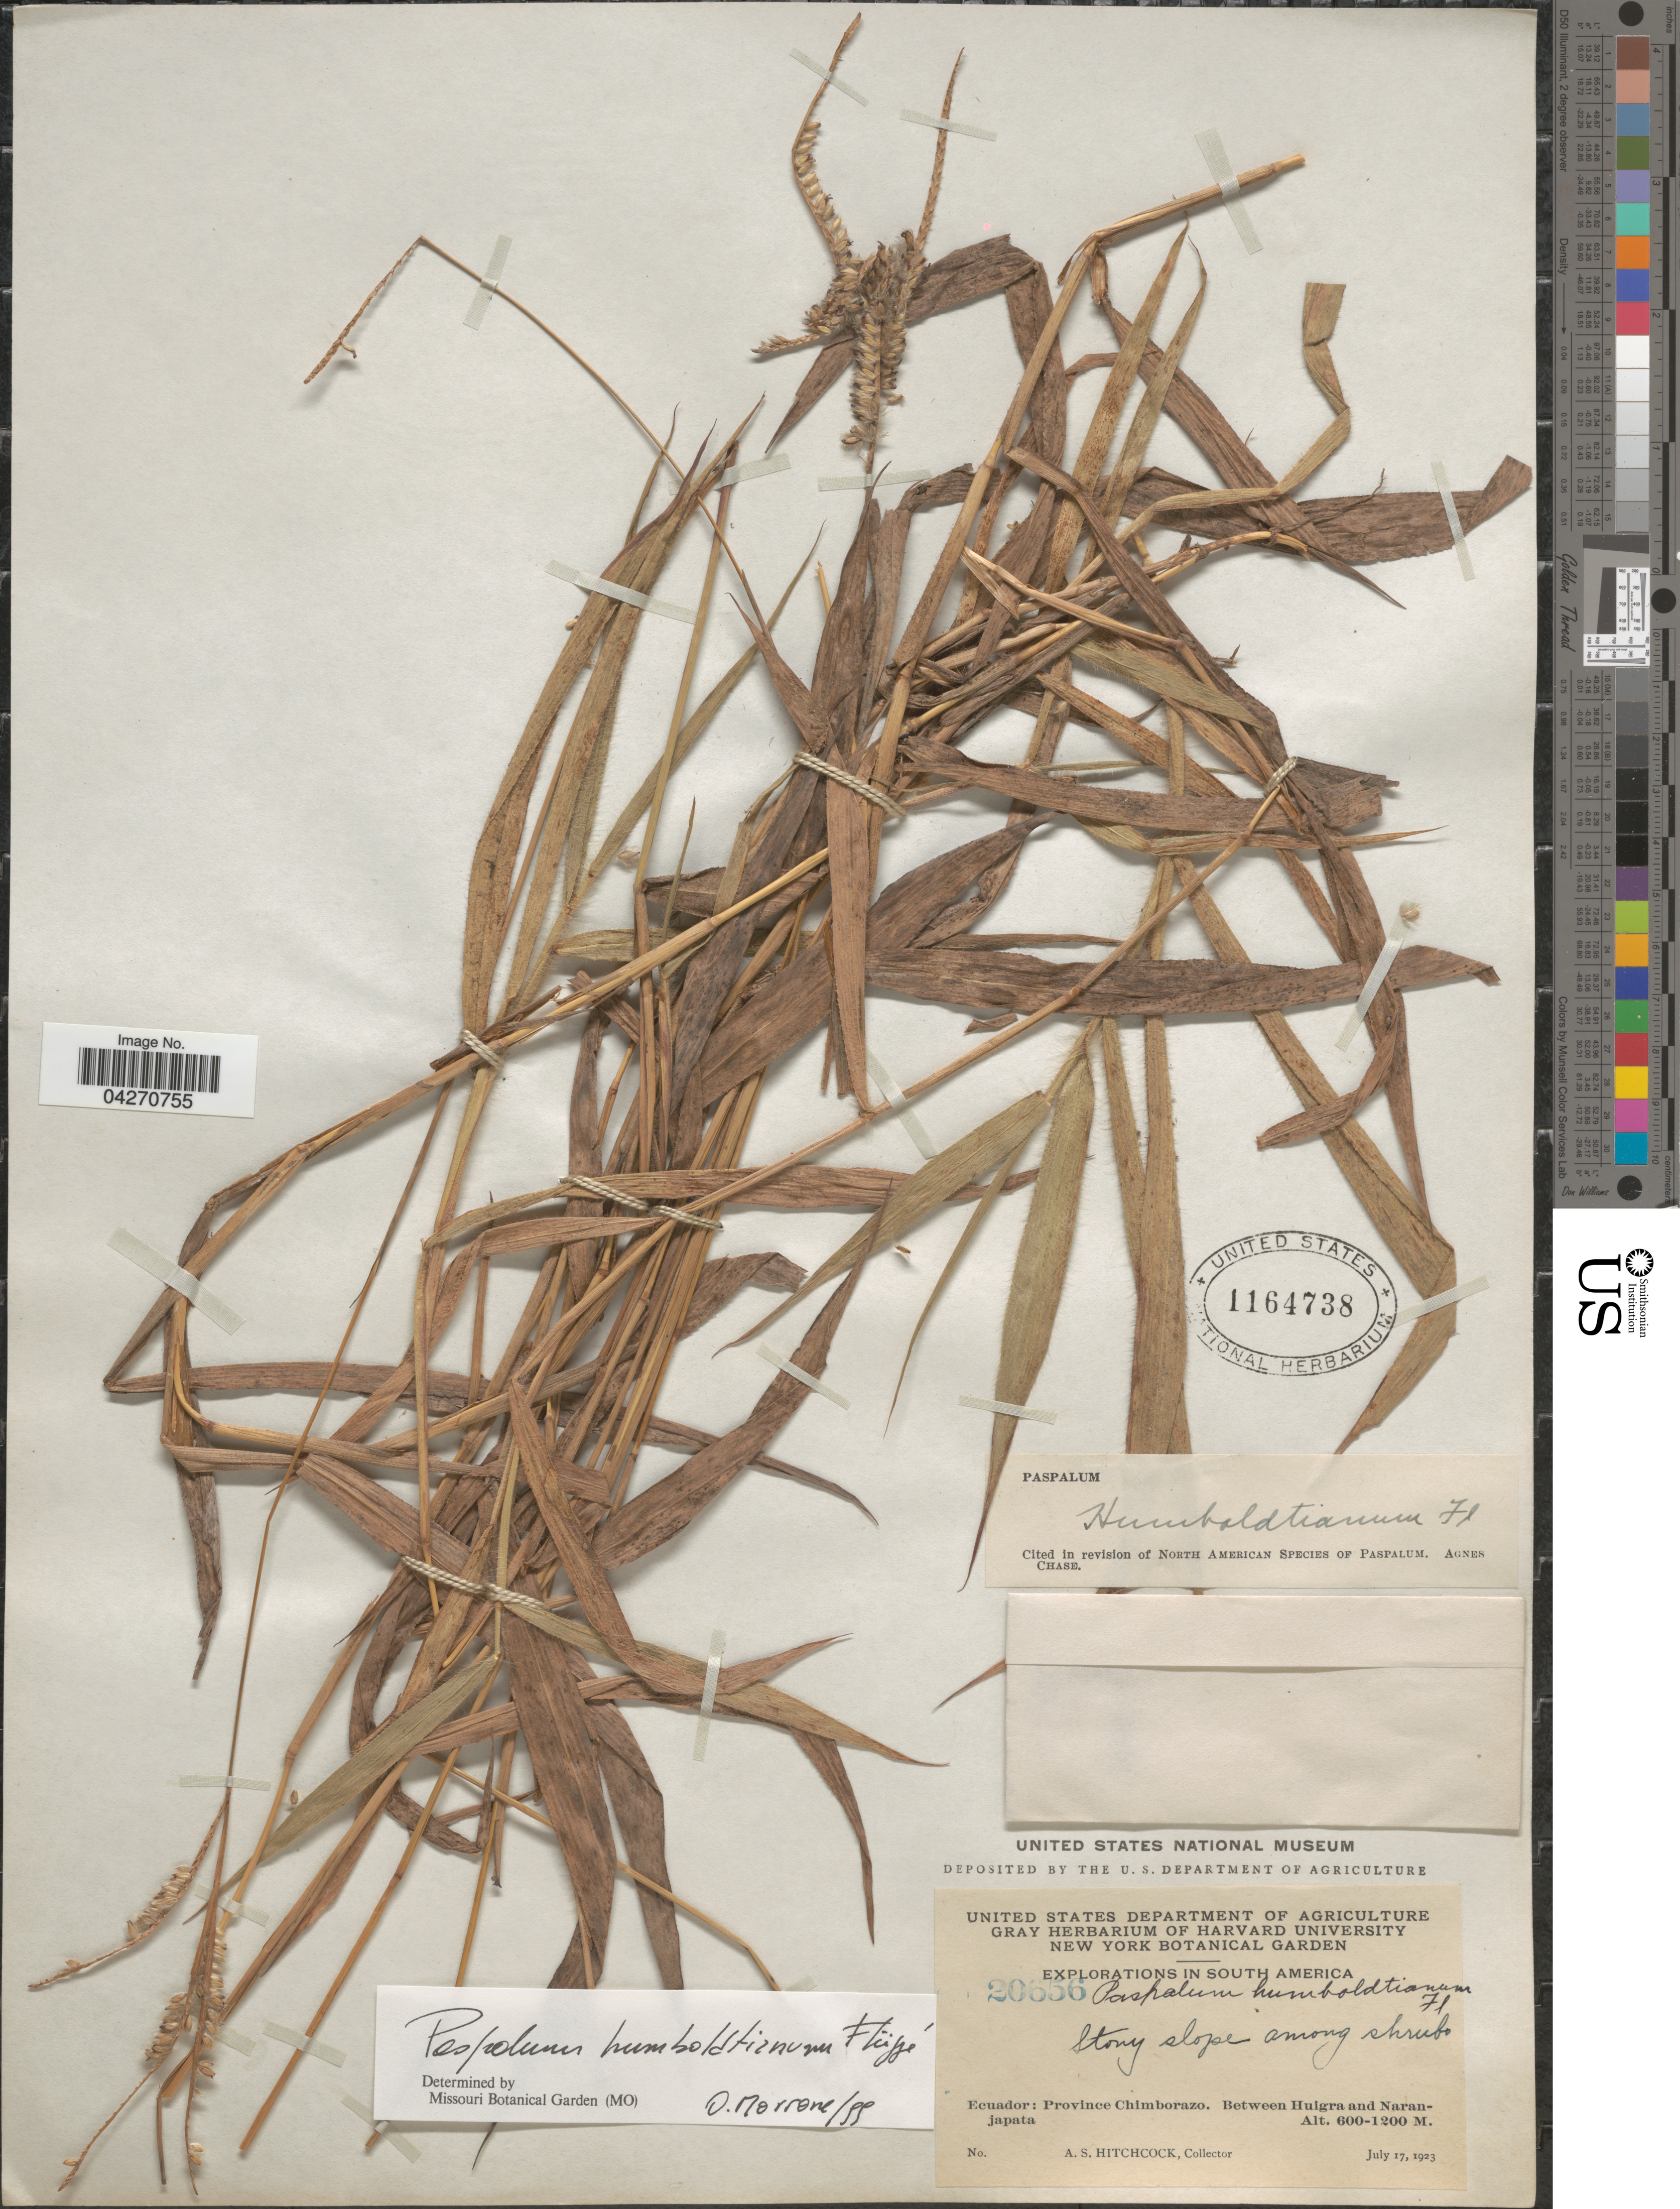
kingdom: Plantae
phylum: Tracheophyta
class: Liliopsida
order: Poales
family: Poaceae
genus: Paspalum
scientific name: Paspalum humboldtianum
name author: Flüggé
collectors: A. S. Hitchcock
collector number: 20656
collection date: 1923-07-17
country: Ecuador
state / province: Chimborazo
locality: Explorations in South America. Between Huigra and Naranjapata.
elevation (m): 600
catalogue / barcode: US 1164738